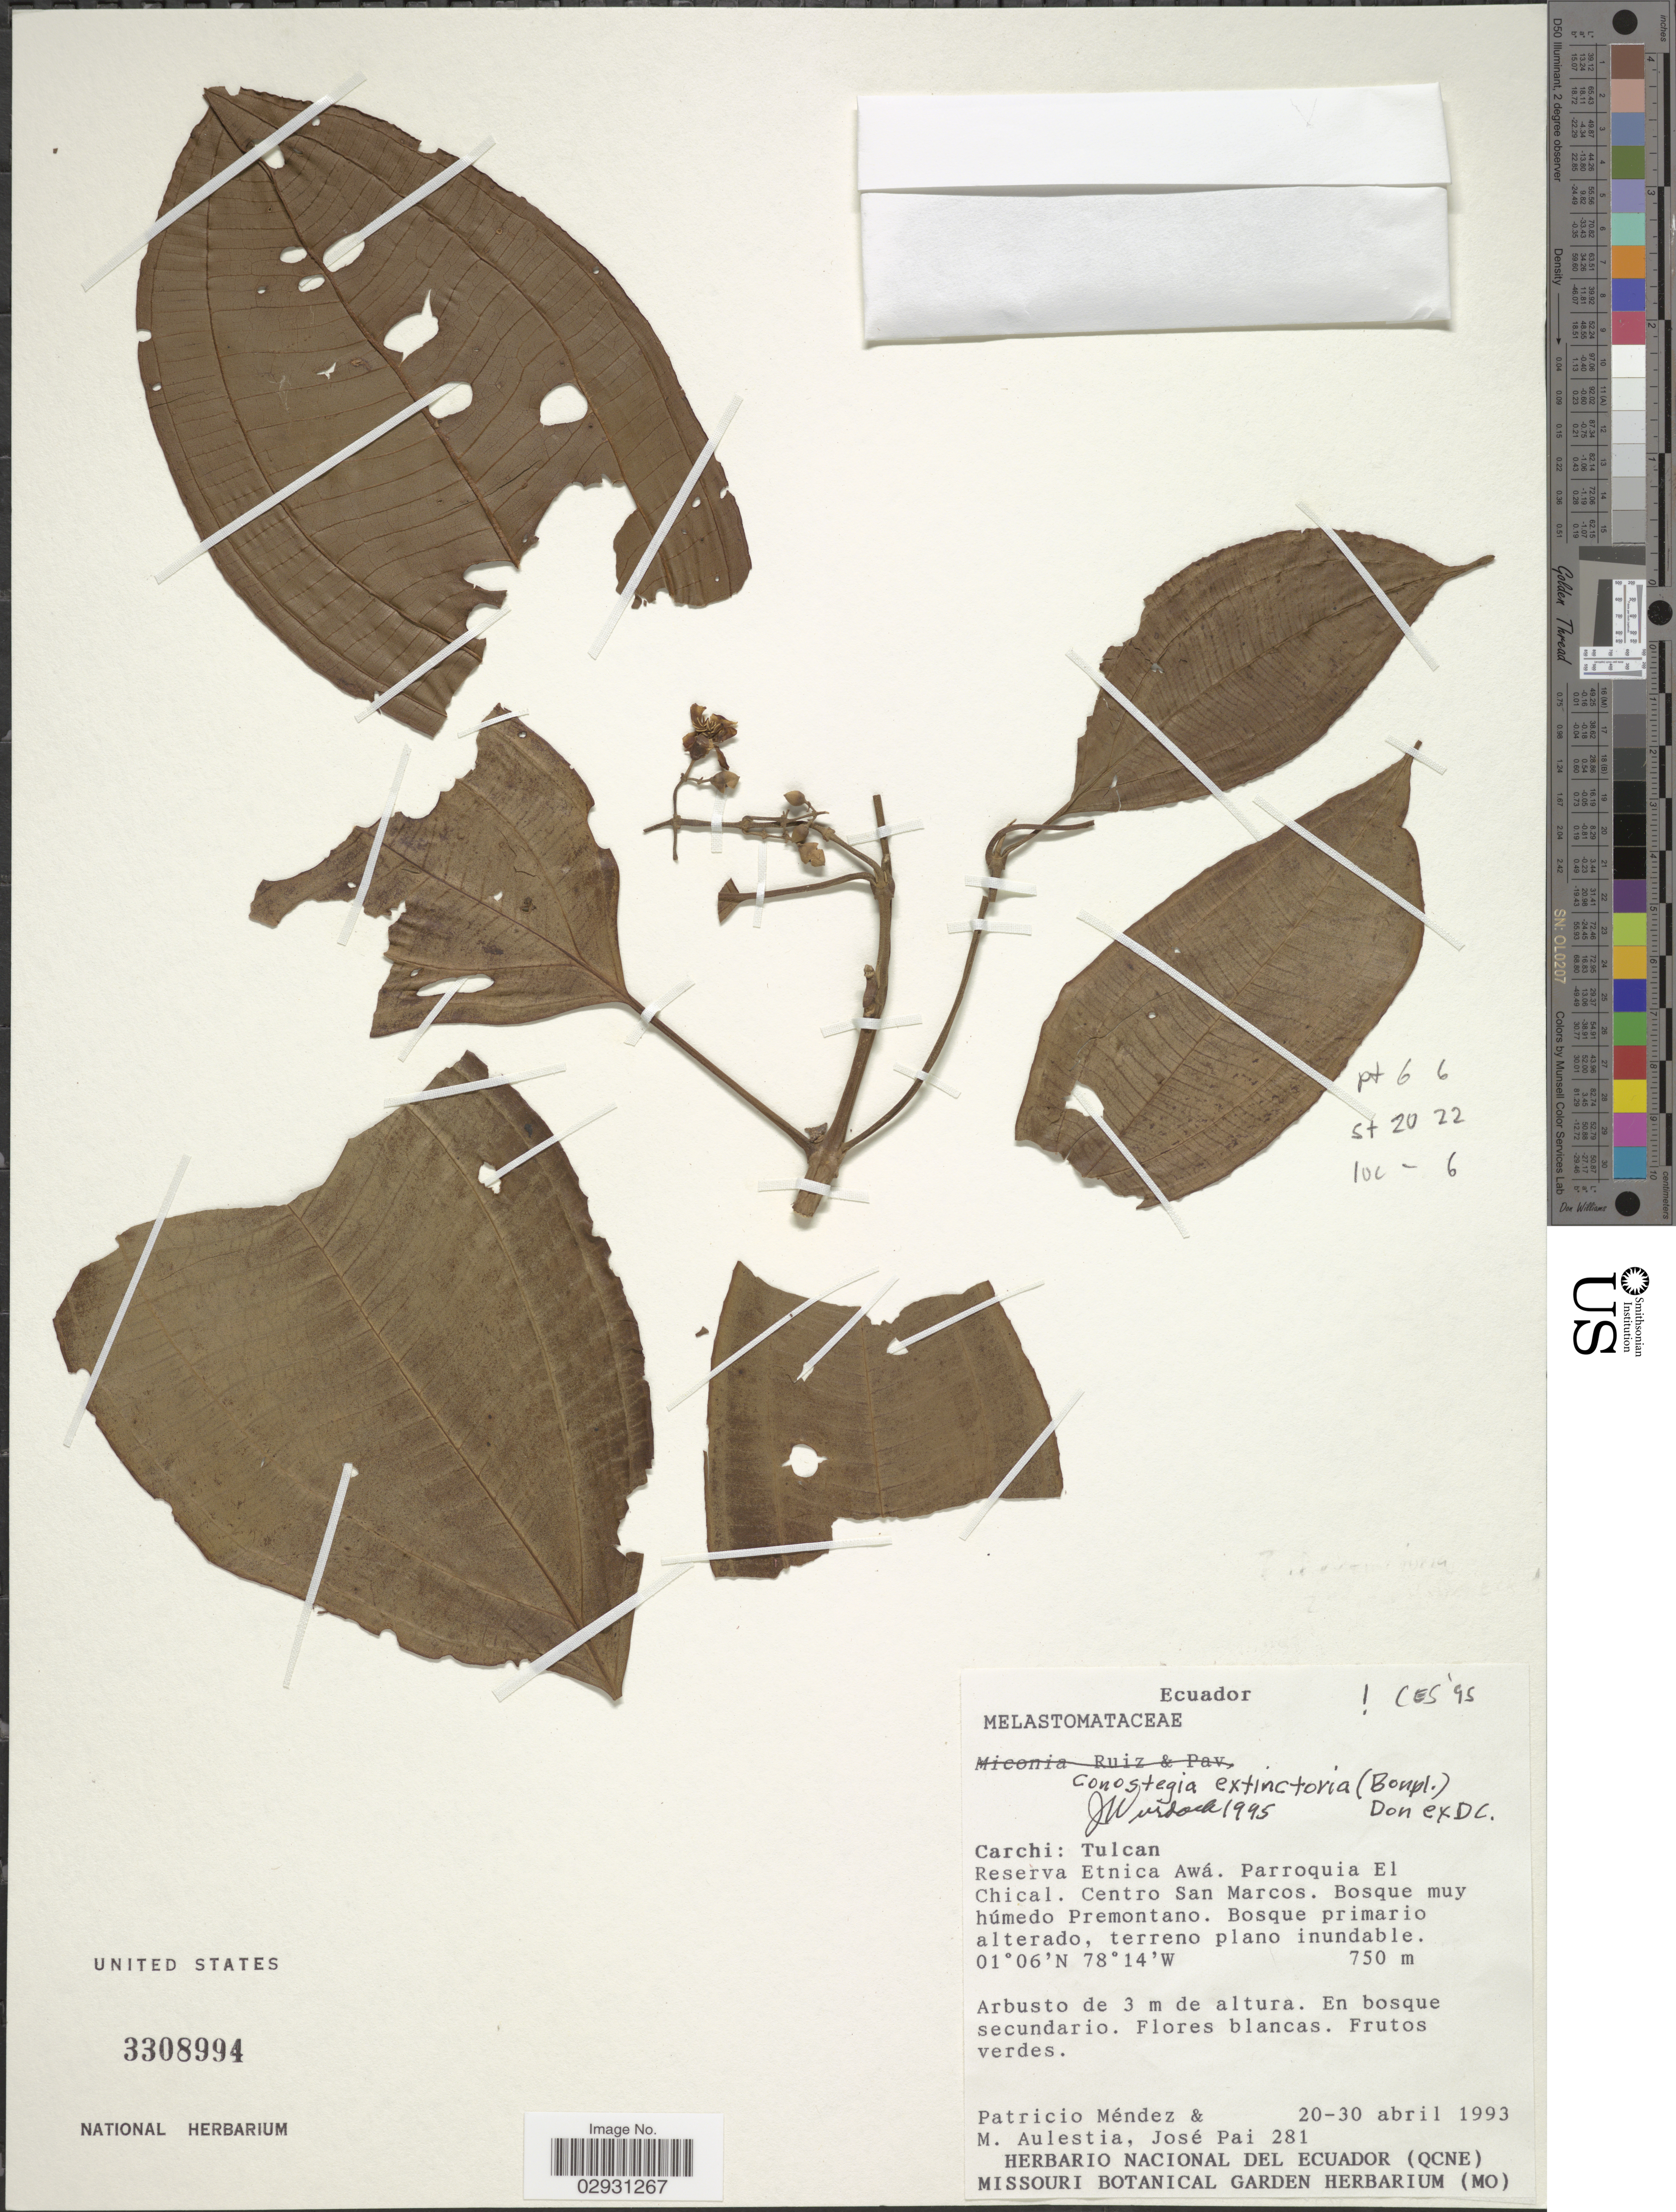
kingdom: Plantae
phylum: Tracheophyta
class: Magnoliopsida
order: Myrtales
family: Melastomataceae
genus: Conostegia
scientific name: Conostegia extinctoria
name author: (Bonpl.) D. Don ex DC.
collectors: P. Méndez, M. Aulestia & J. Pai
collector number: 281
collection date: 1993-04-20/1993-04-30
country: Ecuador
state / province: Carchi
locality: Tulcan. Reserva Etnica Awá. Parroquia El Chical. Centro San Marcos. Bosque muy húmedo Premontano.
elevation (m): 750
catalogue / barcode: US 3308994